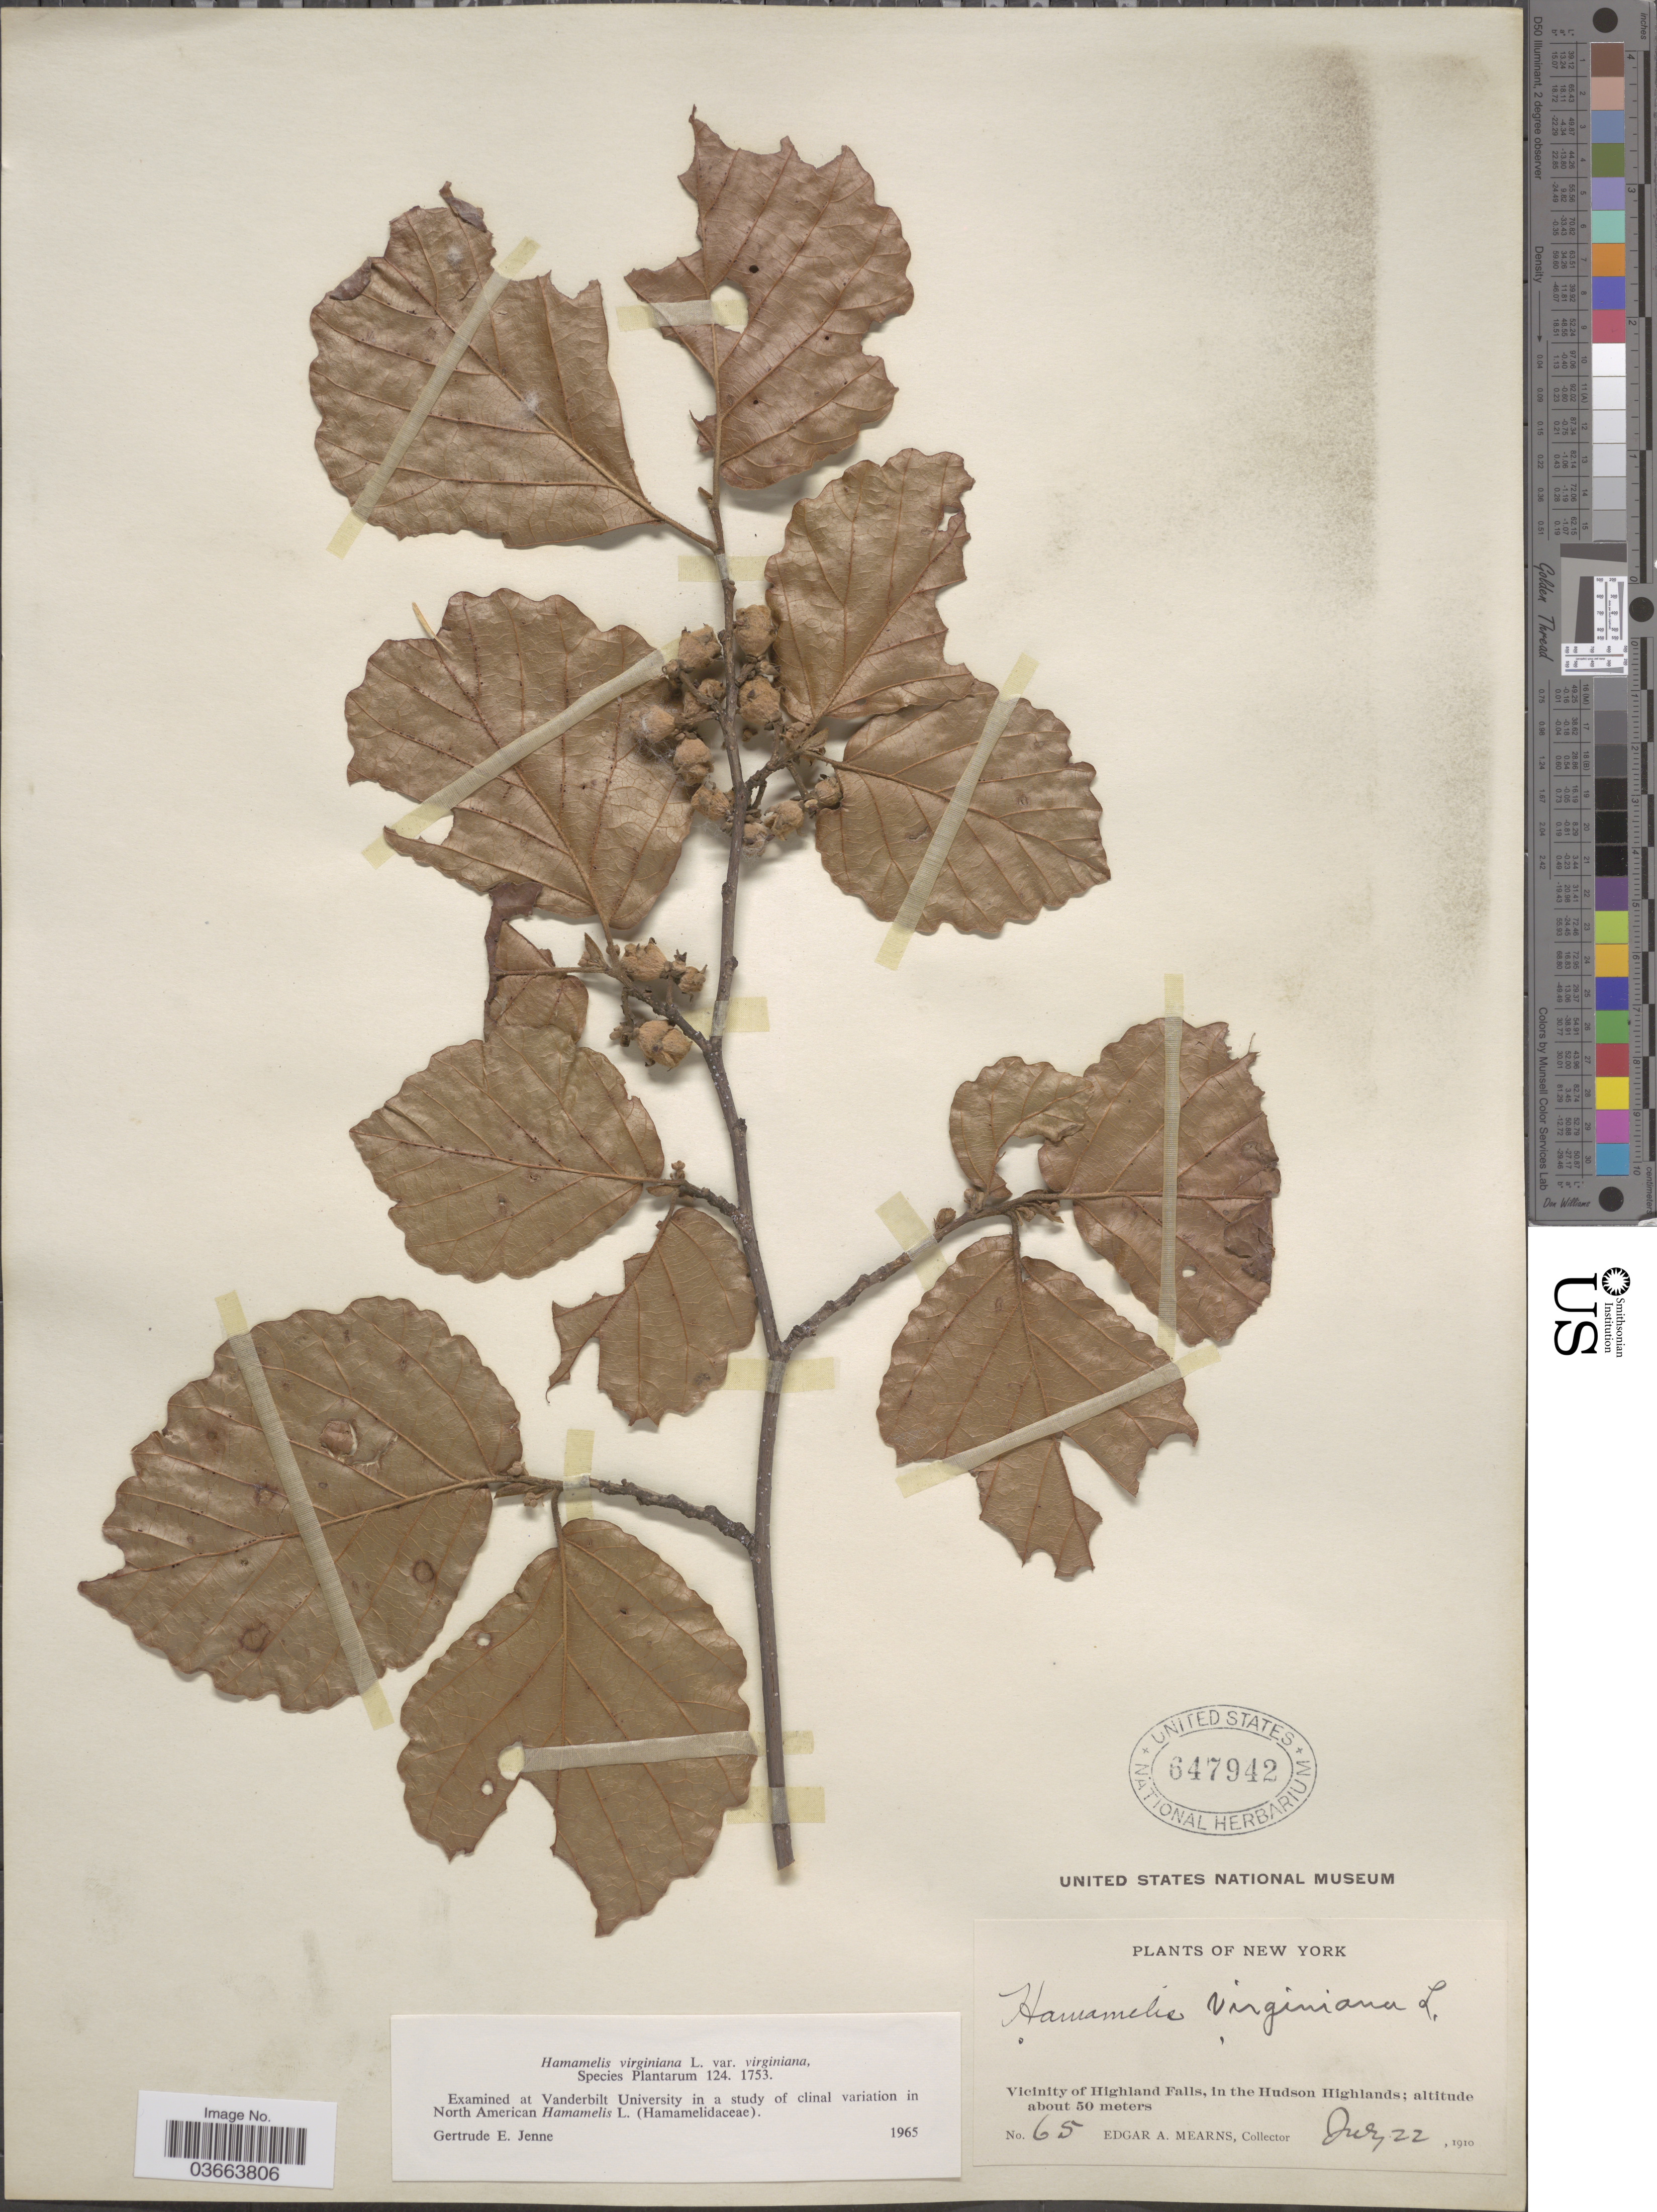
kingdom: Plantae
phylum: Tracheophyta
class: Magnoliopsida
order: Saxifragales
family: Hamamelidaceae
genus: Hamamelis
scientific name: Hamamelis virginiana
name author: L.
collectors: E. A. Mearns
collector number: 65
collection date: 1910-07-22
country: United States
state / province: New York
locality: Vicinity of Highland Falls, in the Hudson Highlands.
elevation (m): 50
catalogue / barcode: US 647942